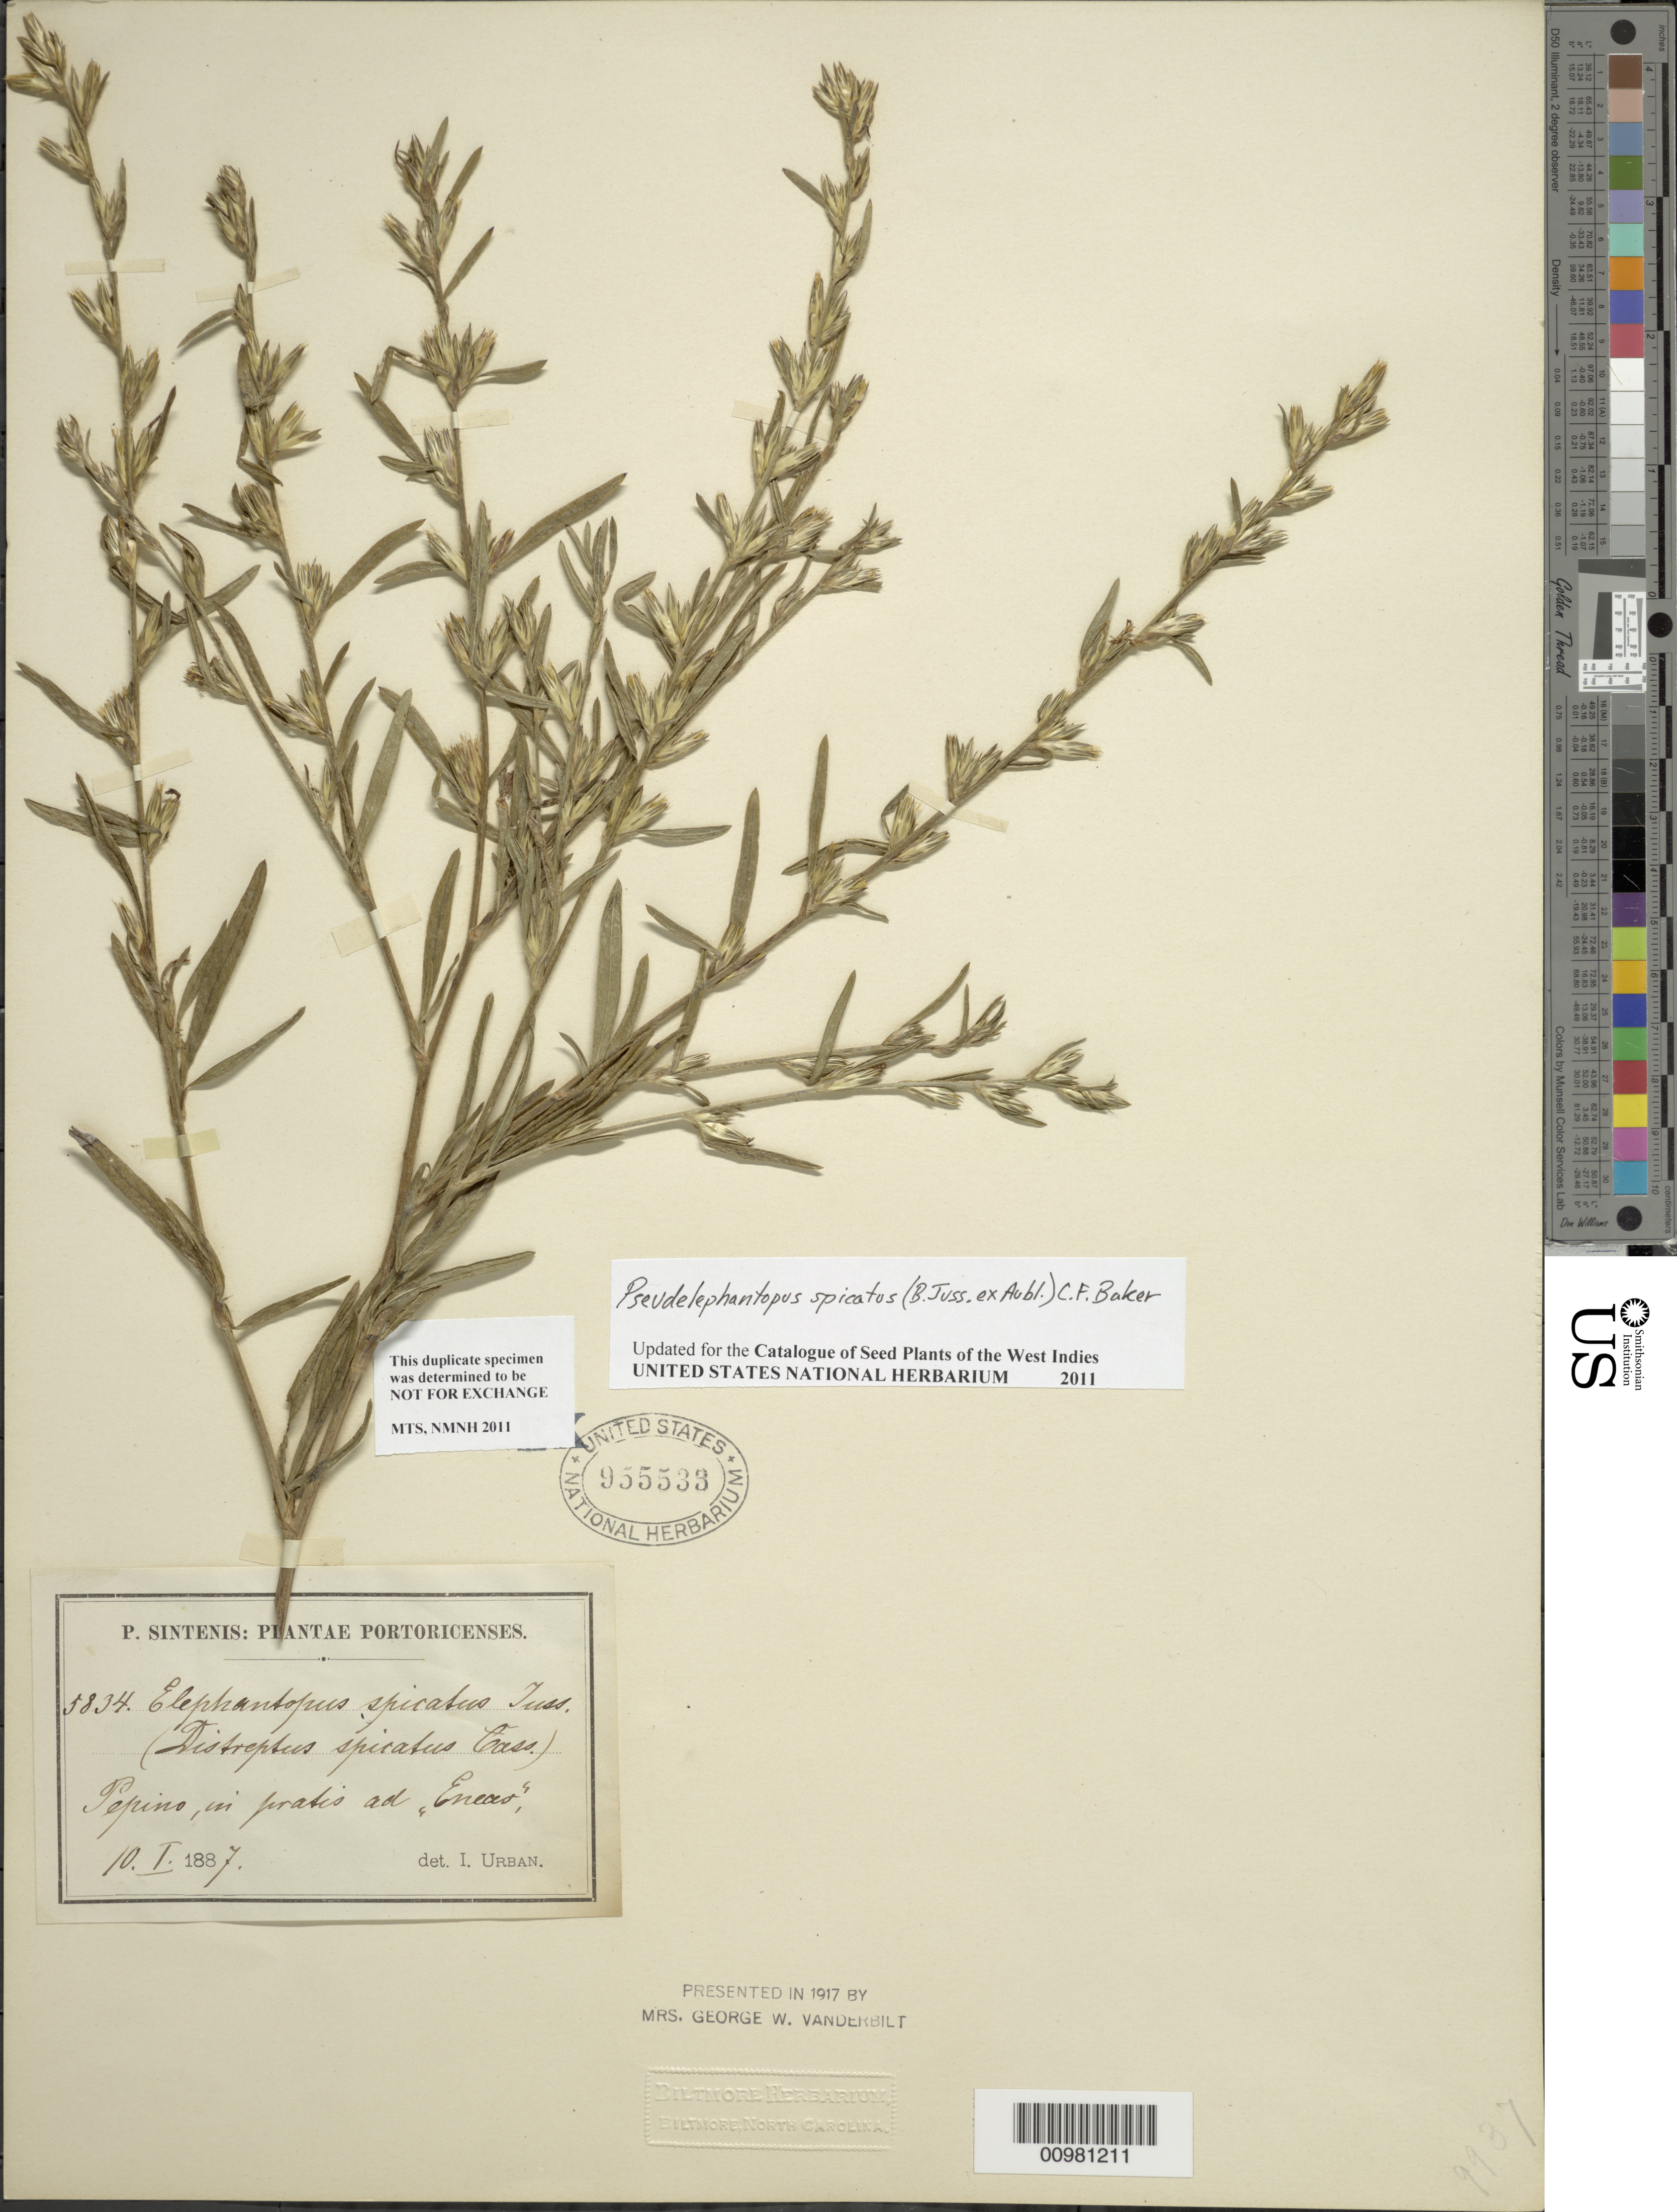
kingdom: Plantae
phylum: Tracheophyta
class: Magnoliopsida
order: Asterales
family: Asteraceae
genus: Pseudelephantopus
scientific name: Pseudelephantopus spicatus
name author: (Juss. ex Aubl.) C.F. Baker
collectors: P. Sintenis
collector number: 5834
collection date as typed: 10 Jan 1887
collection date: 1887-01-10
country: Puerto Rico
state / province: San Sebastián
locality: Pepino, in pratis ad "Encas"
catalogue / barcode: US 955533